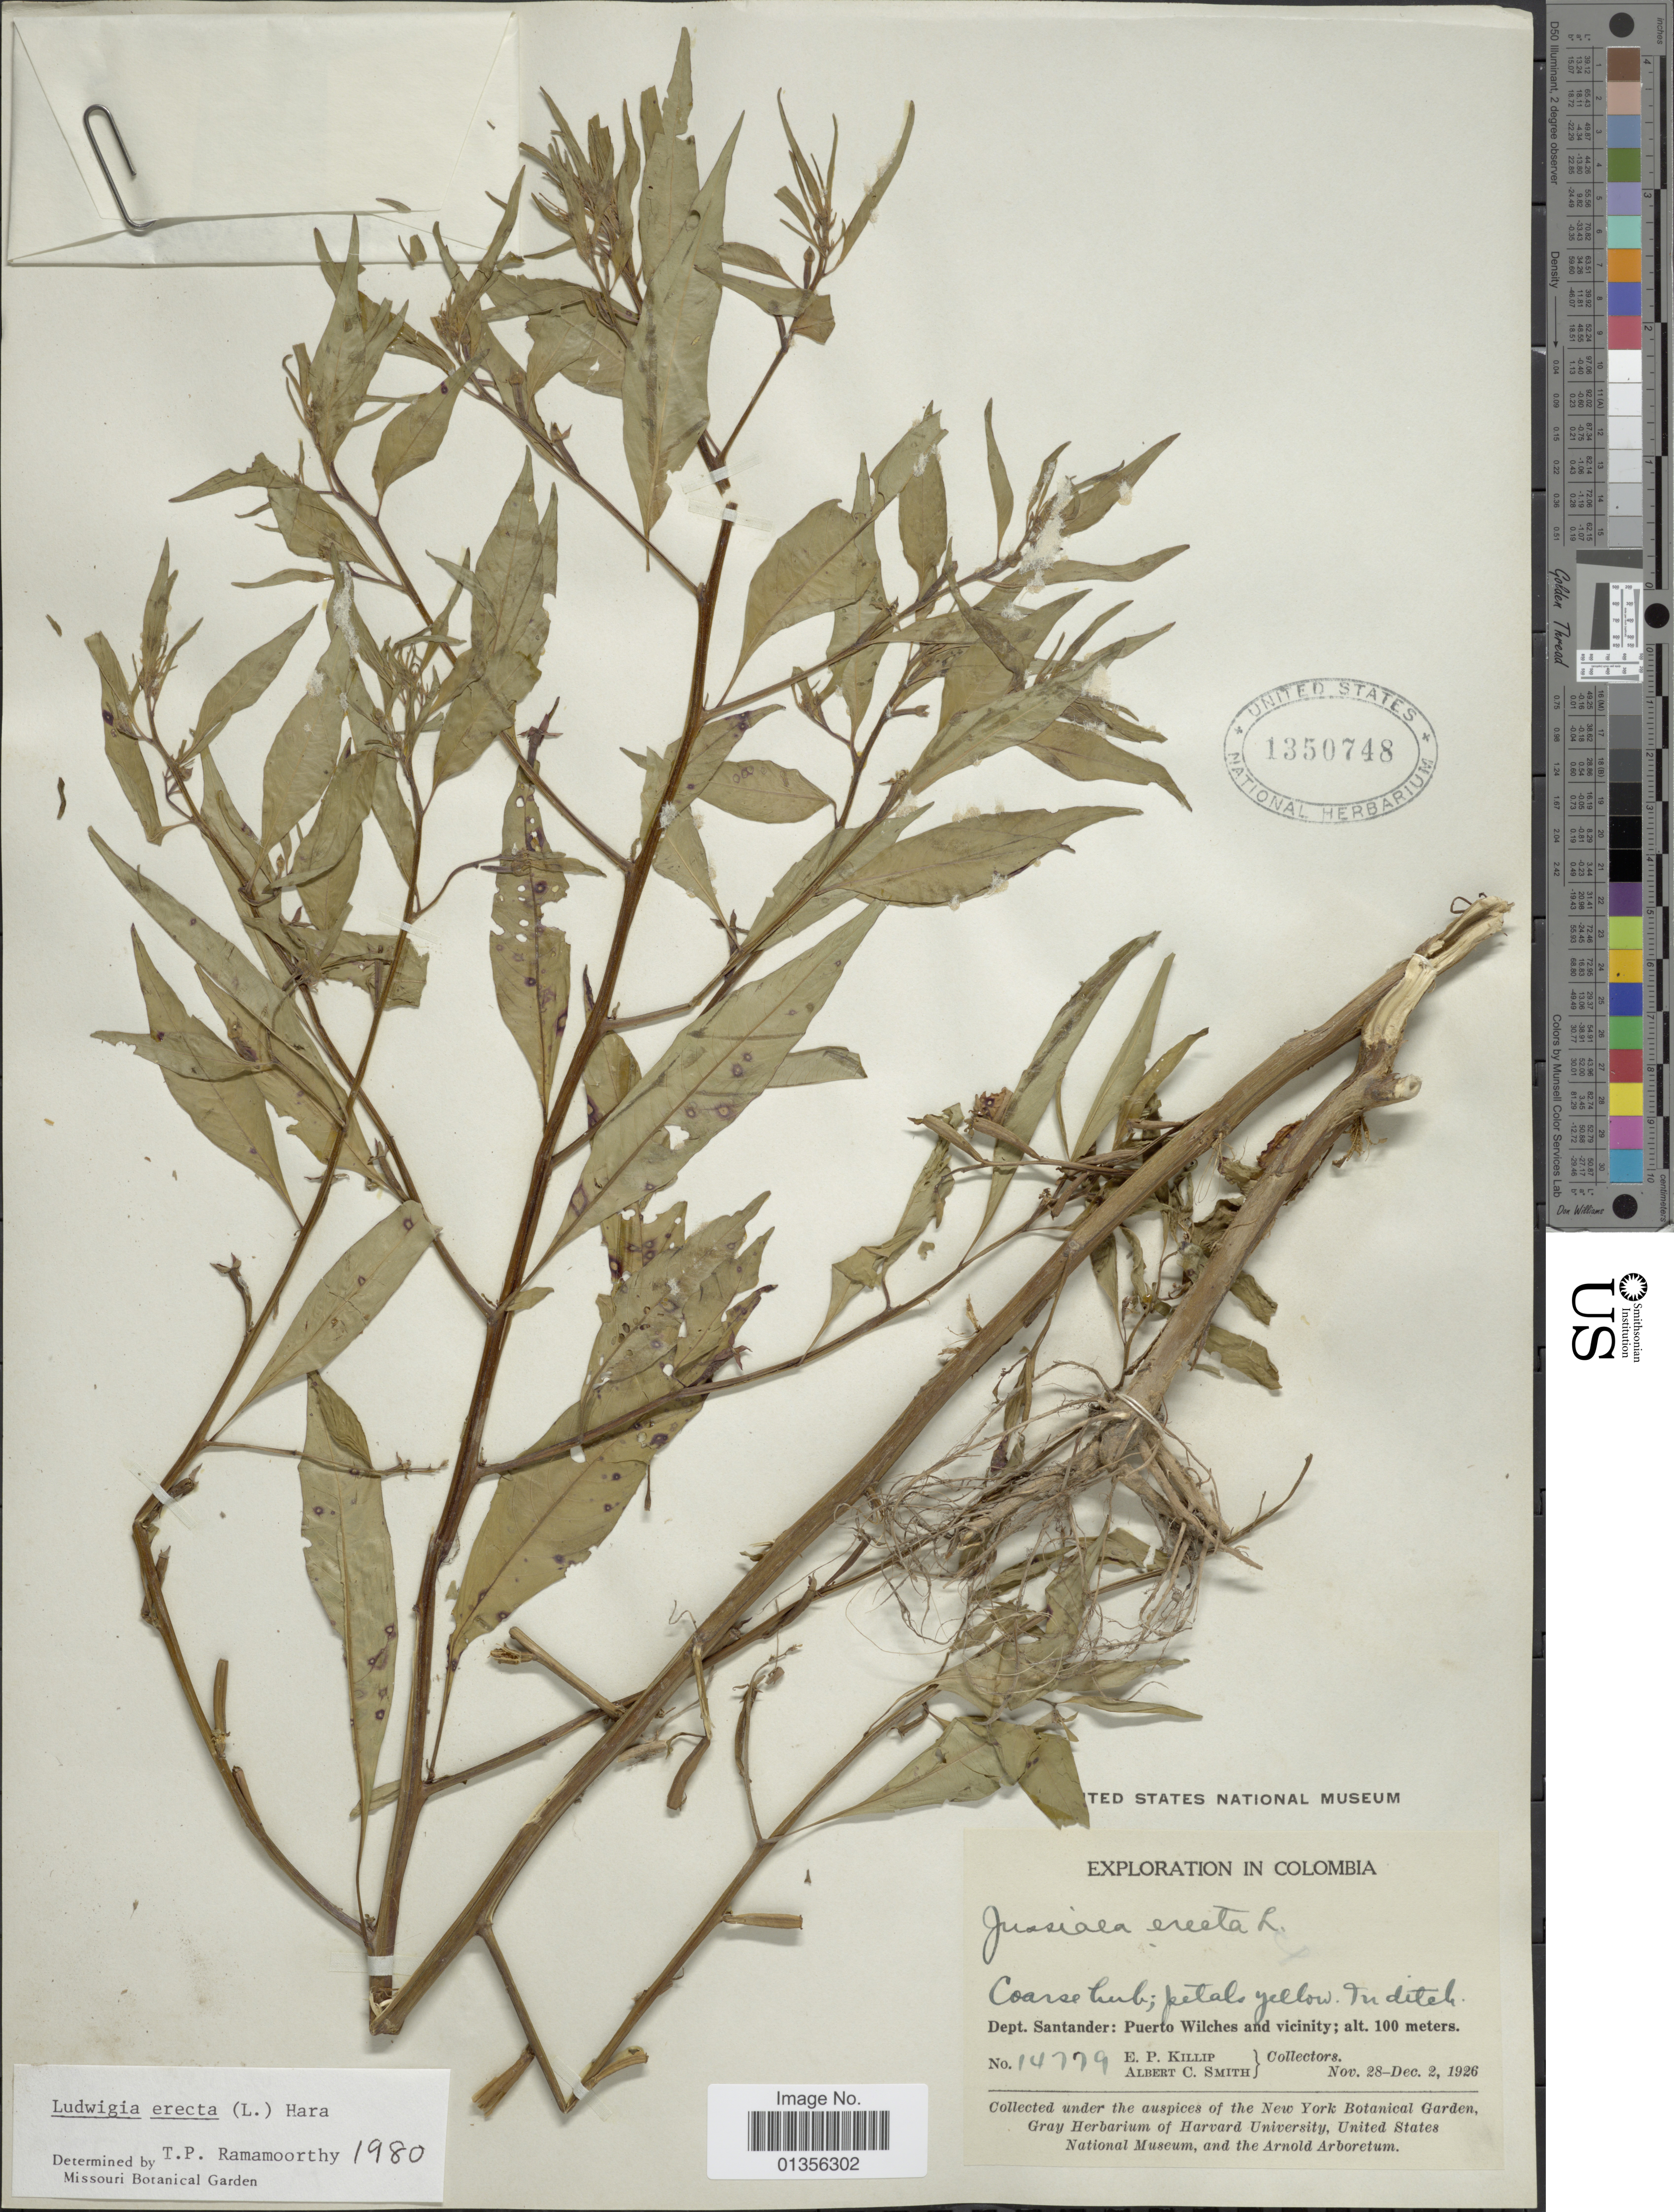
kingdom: Plantae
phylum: Tracheophyta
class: Magnoliopsida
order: Myrtales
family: Onagraceae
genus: Ludwigia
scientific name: Ludwigia erecta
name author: (L.) H. Hara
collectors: E. P. Killip & A. C. Smith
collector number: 14779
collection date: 1926-11-28/1926-12-02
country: Colombia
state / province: Santander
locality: Puerto Wilches and vicinity.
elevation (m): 100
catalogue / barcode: US 1350748